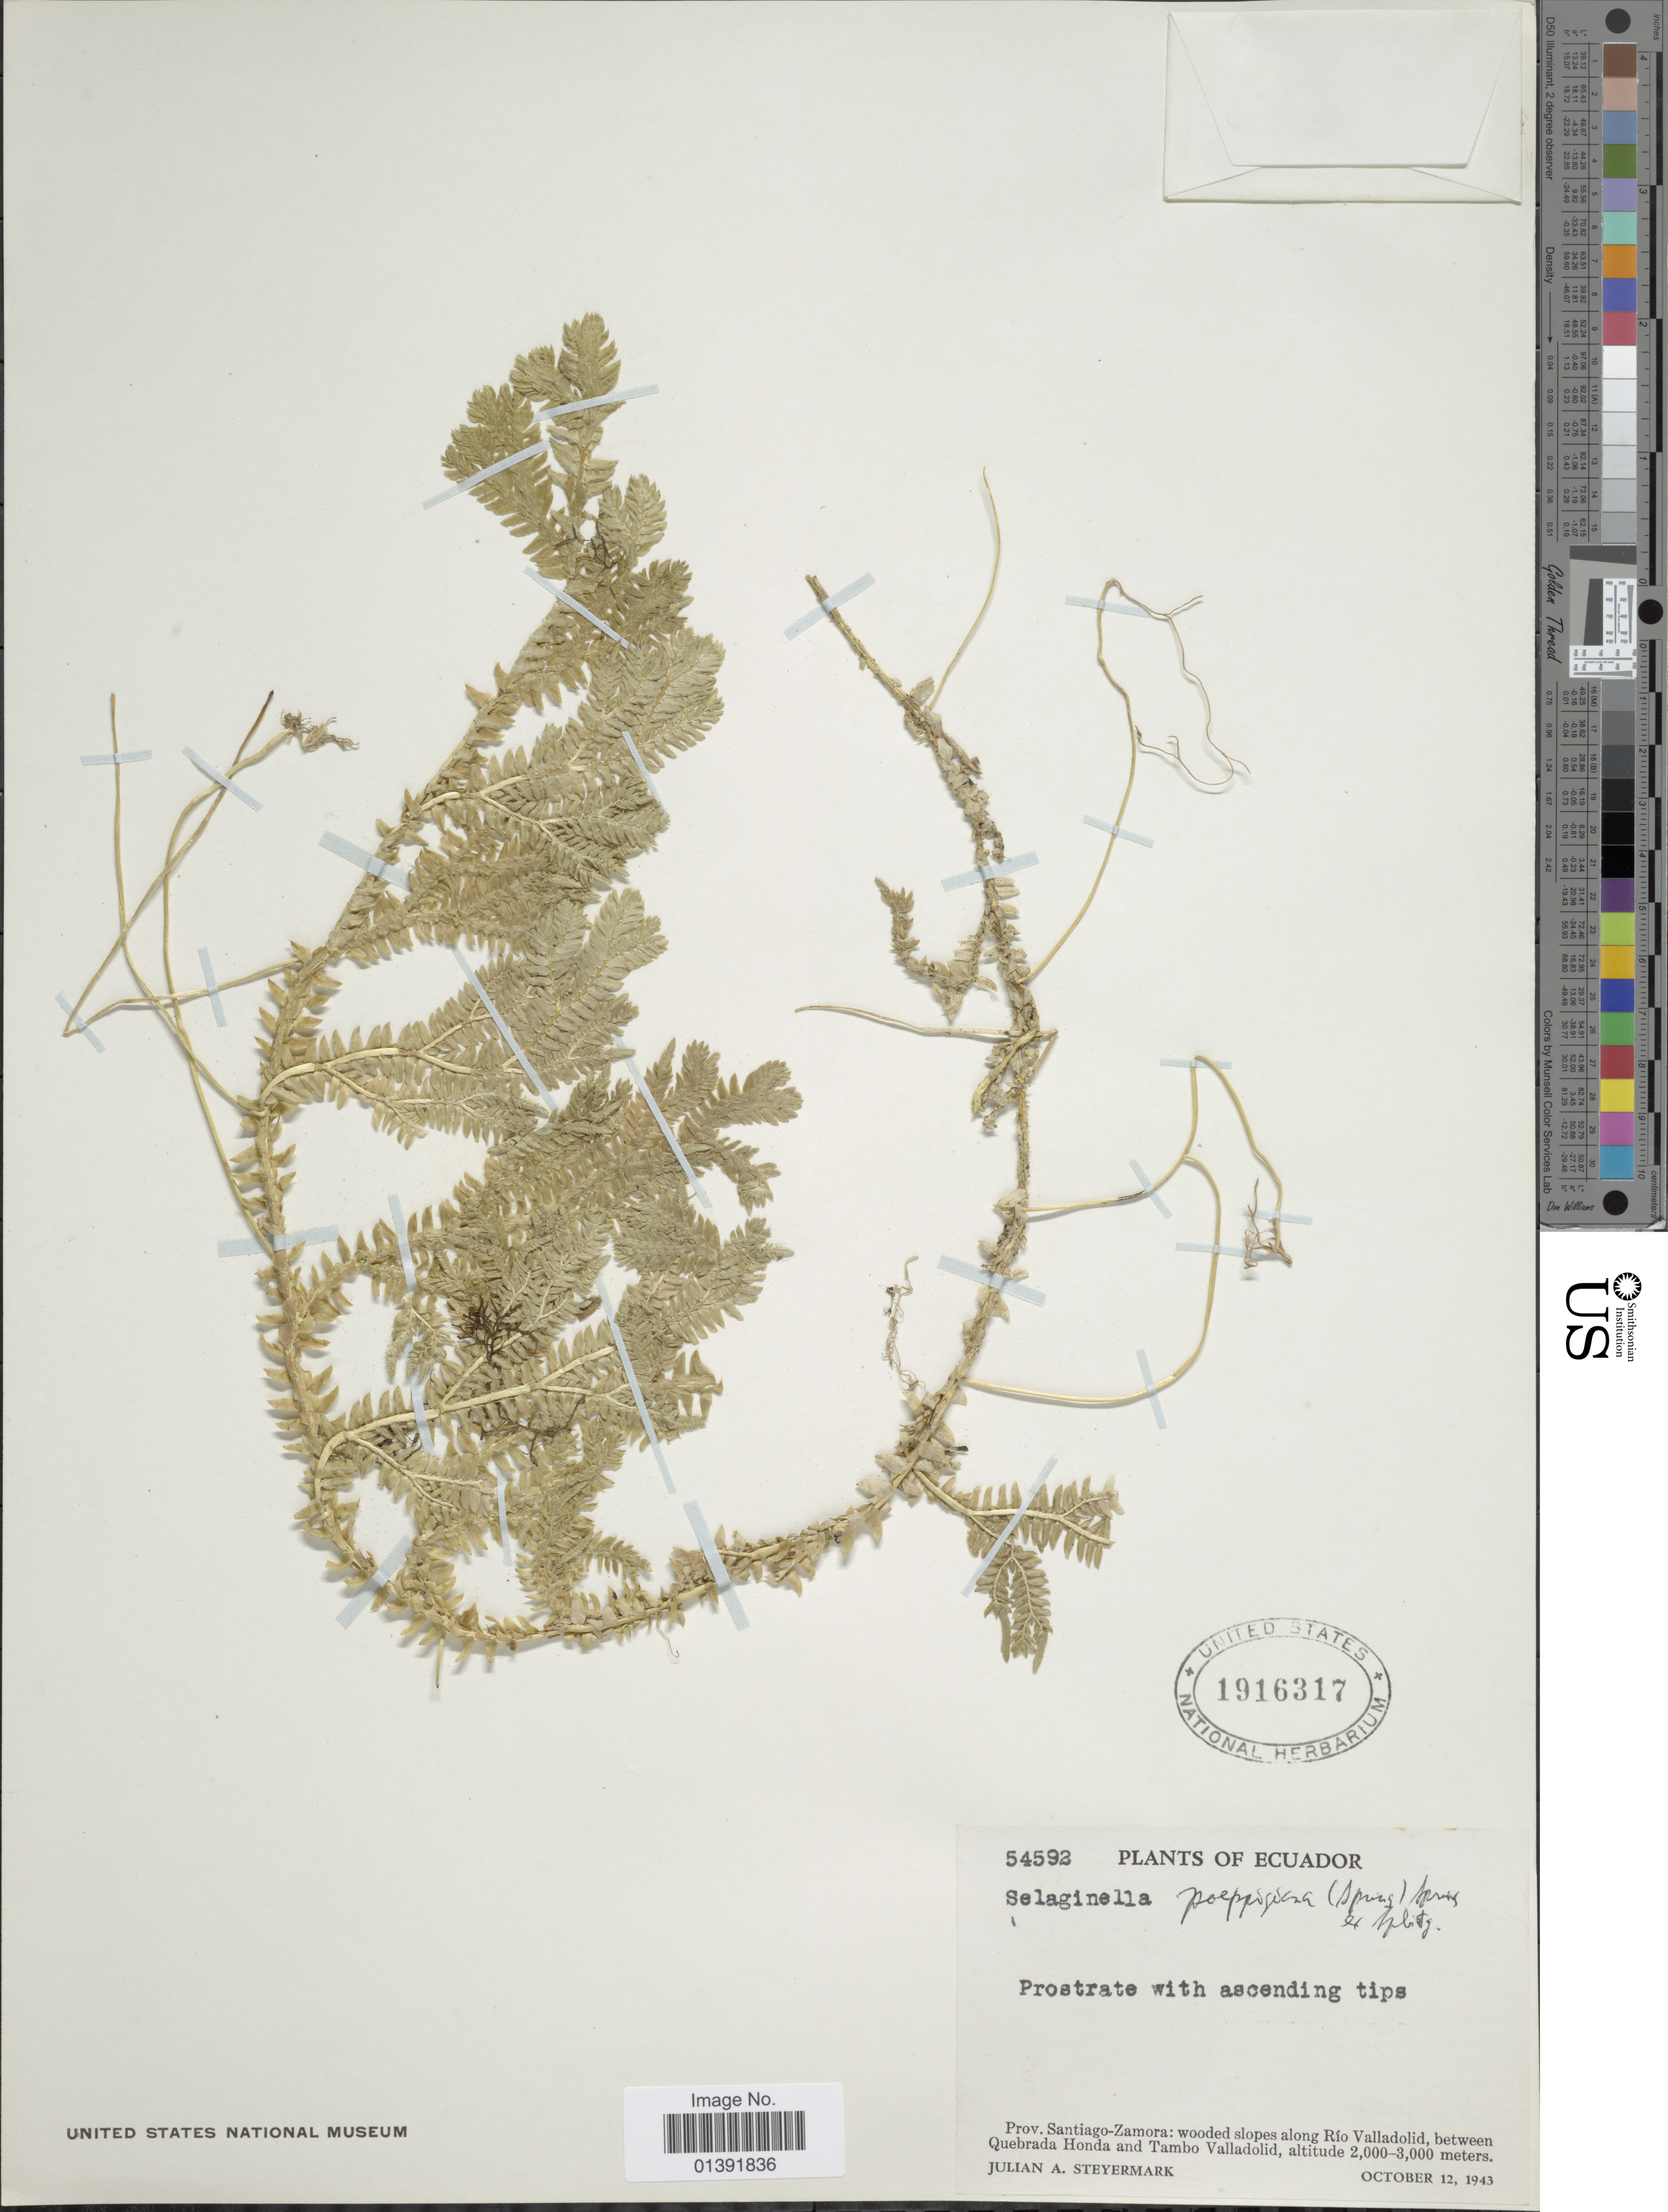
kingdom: Plantae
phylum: Tracheophyta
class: Lycopodiopsida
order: Selaginellales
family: Selaginellaceae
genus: Selaginella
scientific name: Selaginella silvestris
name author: Aspl.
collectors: J. Steyermark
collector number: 54592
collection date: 1943-10-12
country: Ecuador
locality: Prov. Santiago-Zamora: wooded slopes along Rio Valladolid, between Quebrada Honda and Tambo Valladolid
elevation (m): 2000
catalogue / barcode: US 1916317